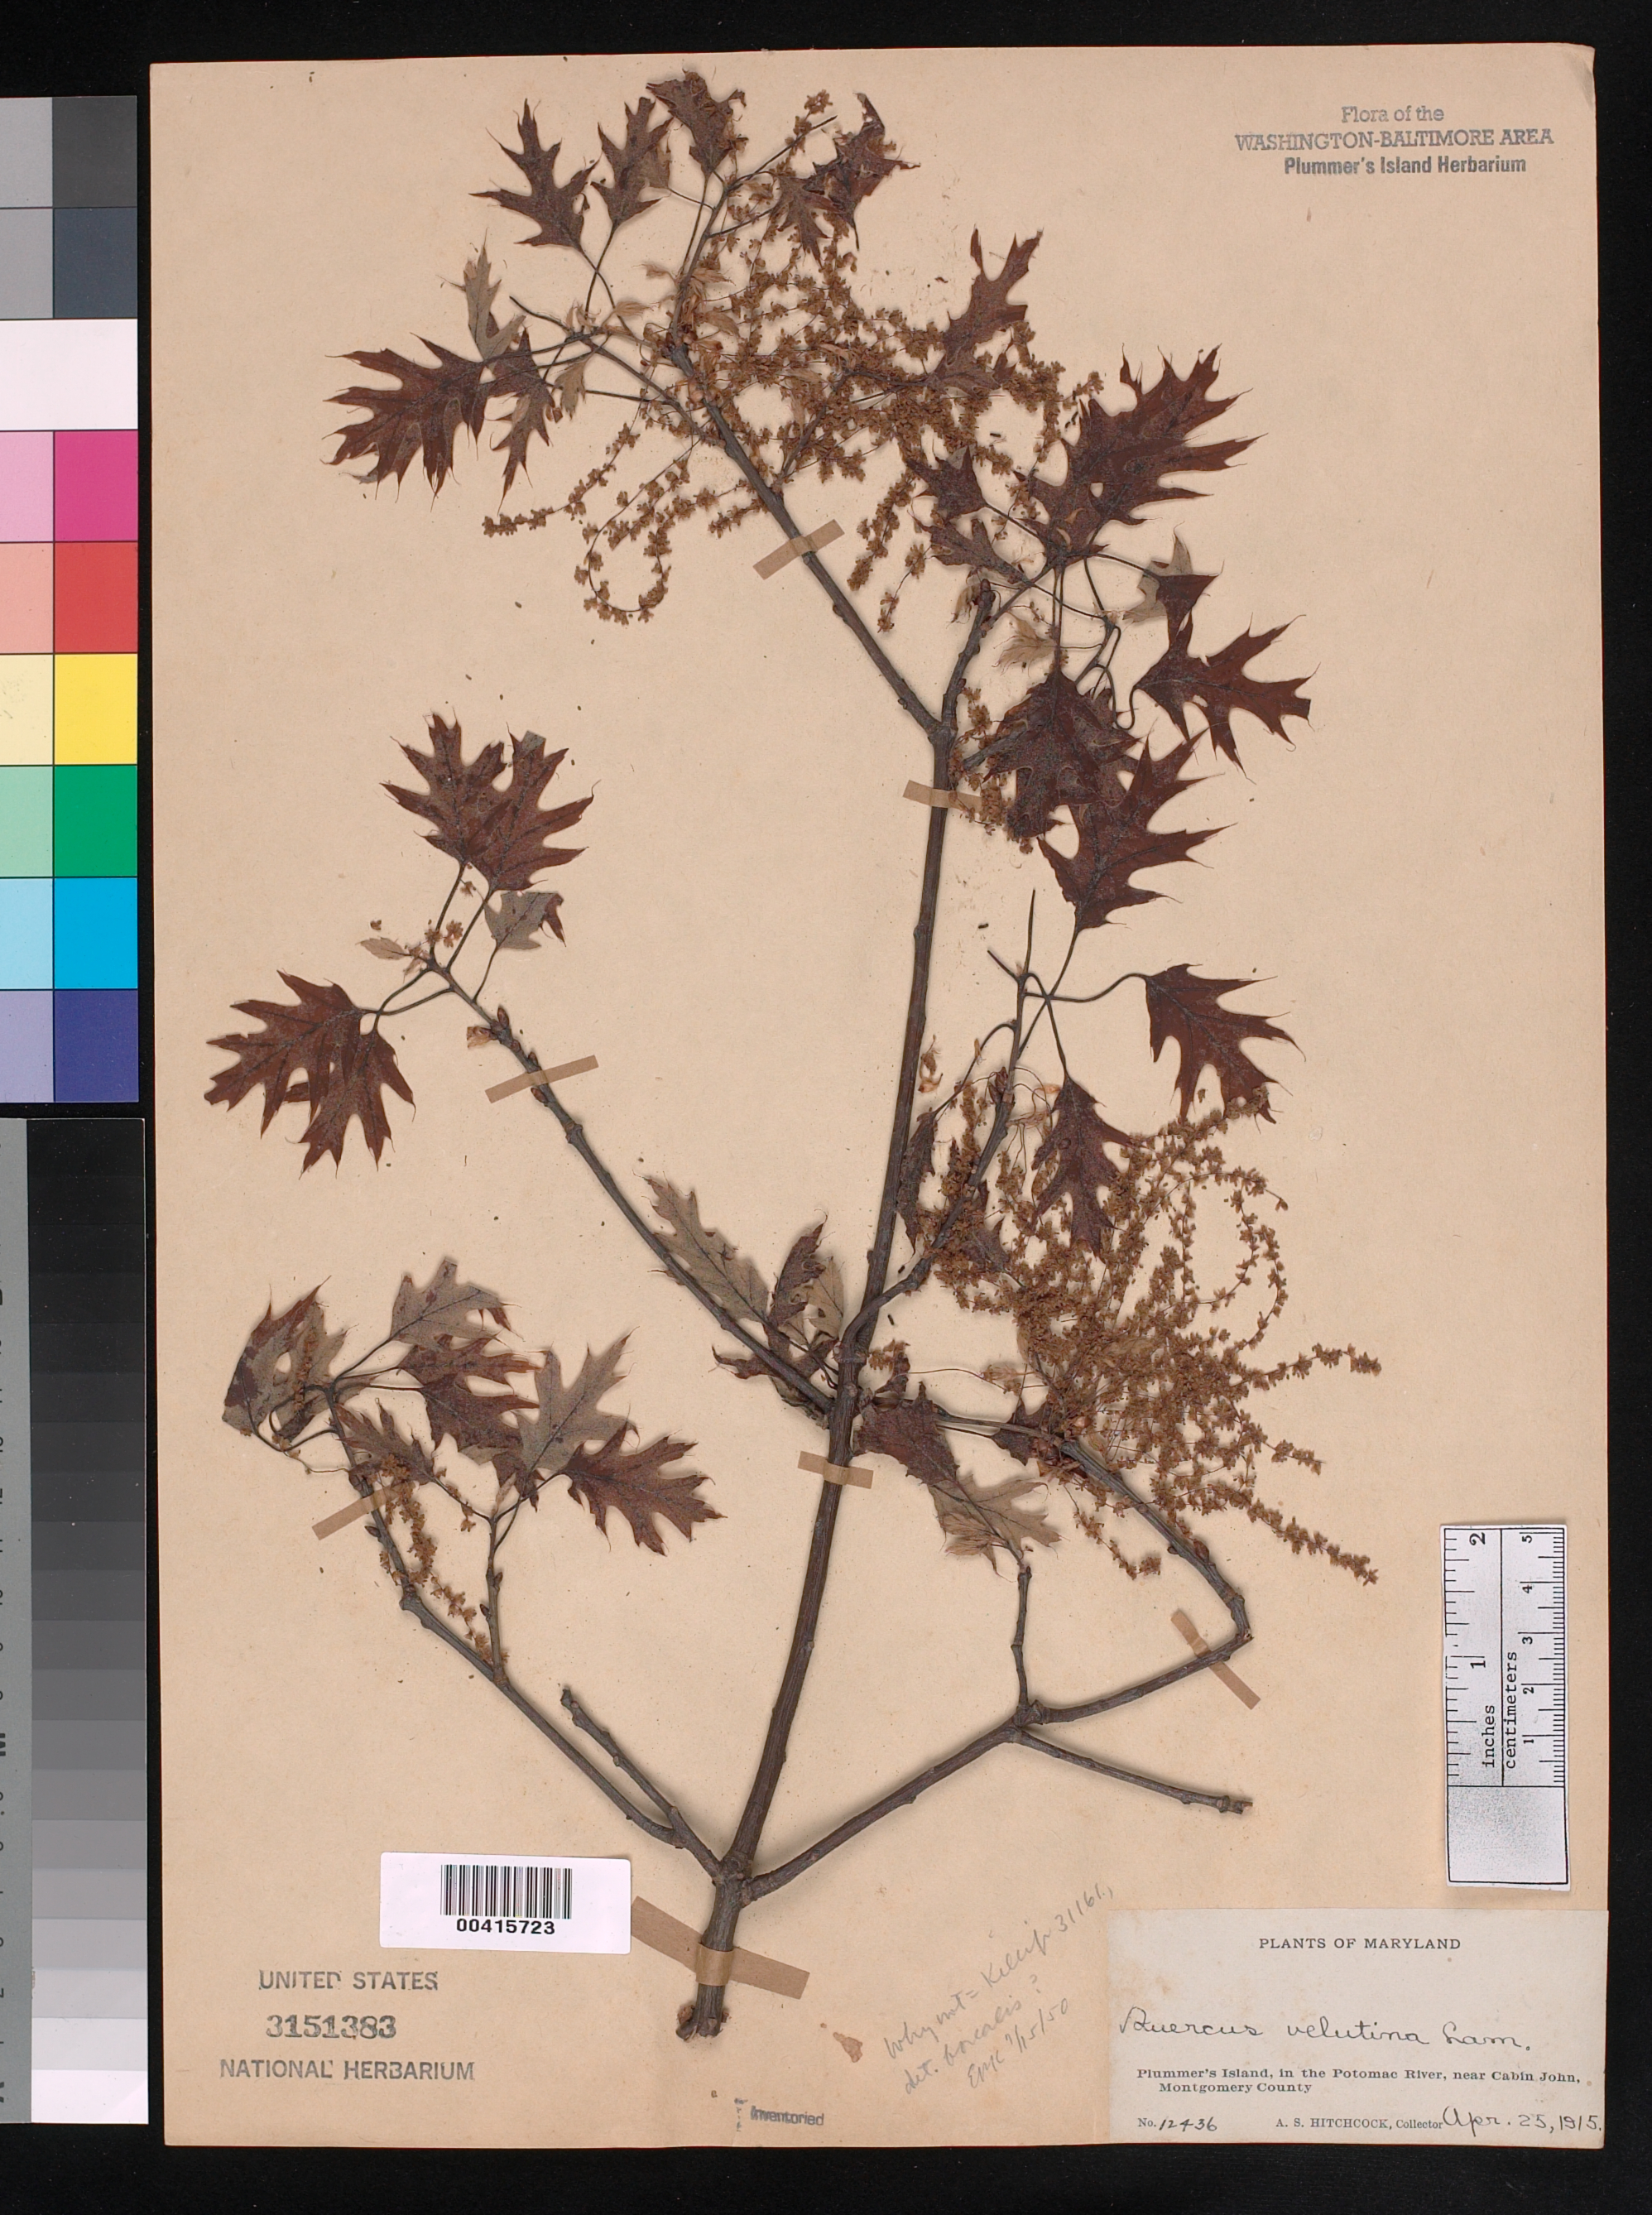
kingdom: Plantae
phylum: Tracheophyta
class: Magnoliopsida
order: Fagales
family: Fagaceae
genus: Quercus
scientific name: Quercus rubra var. borealis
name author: (F. Michx.) Farw.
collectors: A. S. Hitchcock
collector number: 12436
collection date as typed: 25 Apr 1915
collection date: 1915-04-25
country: United States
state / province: Maryland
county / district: Montgomery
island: Plummers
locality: Plummer's Island C. & O. Canal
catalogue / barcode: US 3151383